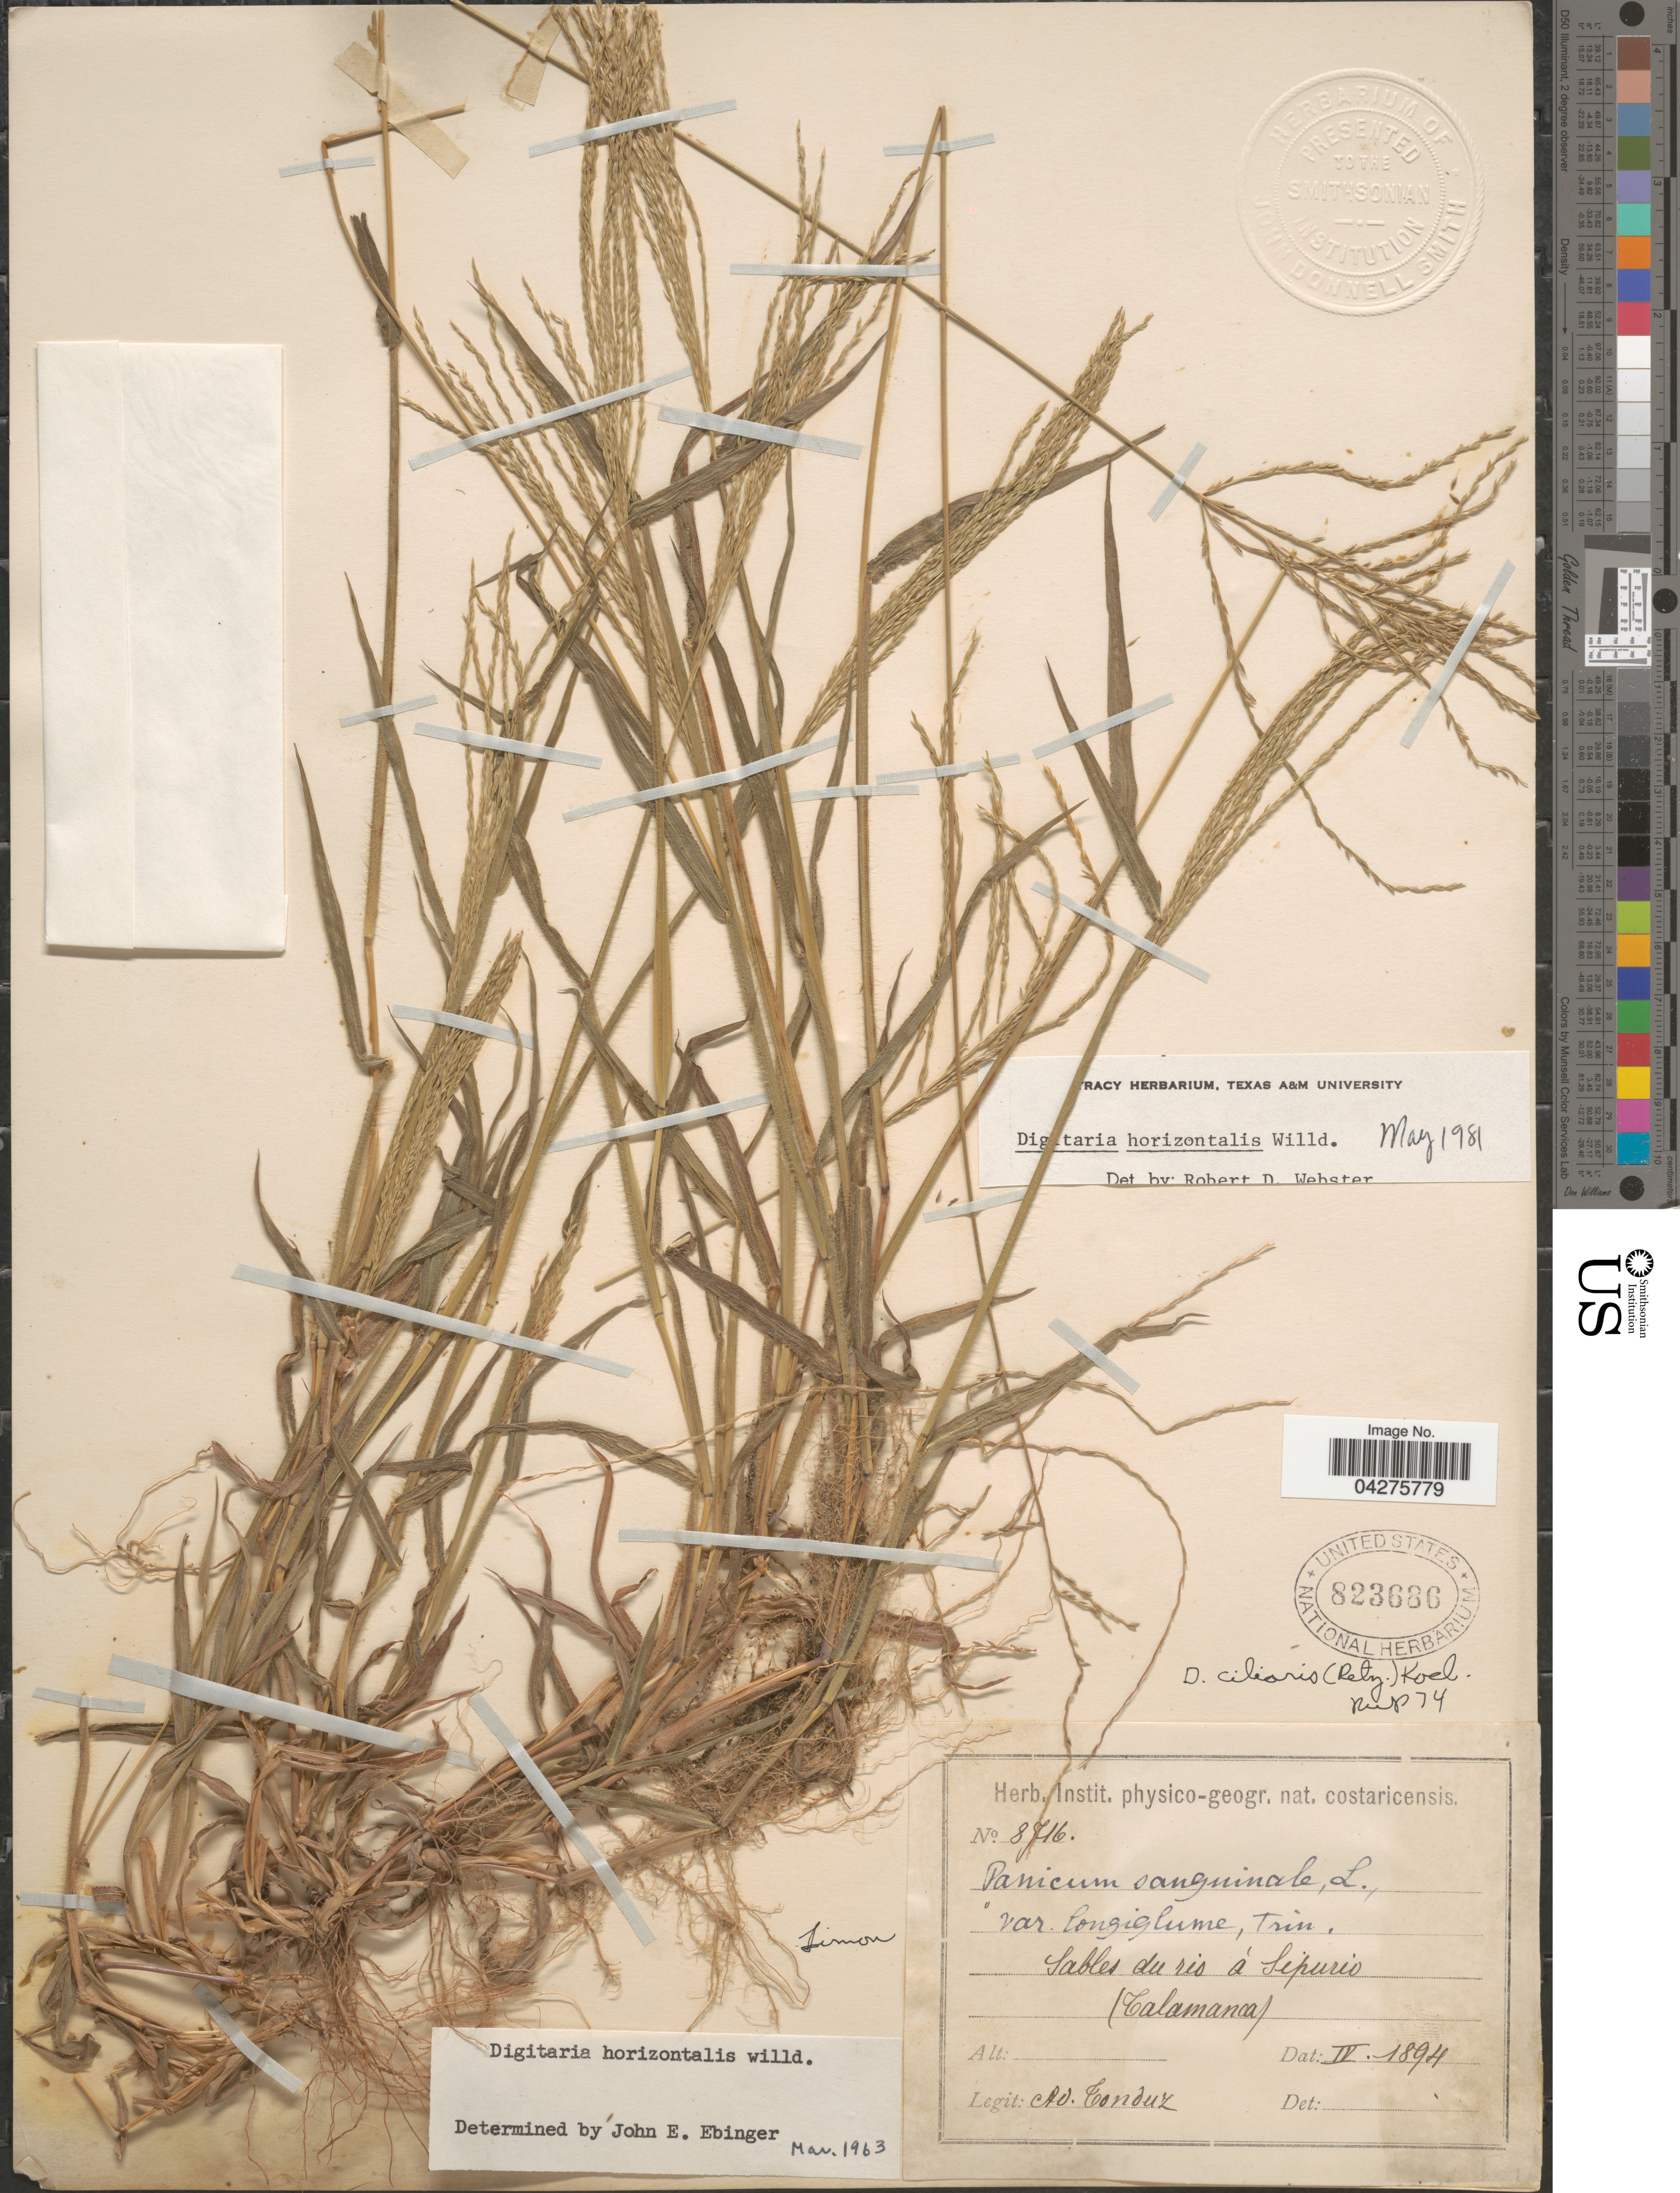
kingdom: Plantae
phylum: Tracheophyta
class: Liliopsida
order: Poales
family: Poaceae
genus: Digitaria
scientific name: Digitaria horizontalis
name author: Willd.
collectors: A. Tonduz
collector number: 8716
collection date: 1894-04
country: Costa Rica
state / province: Limón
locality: Sables du rio á Sipurio (Talamanca).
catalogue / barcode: US 823686